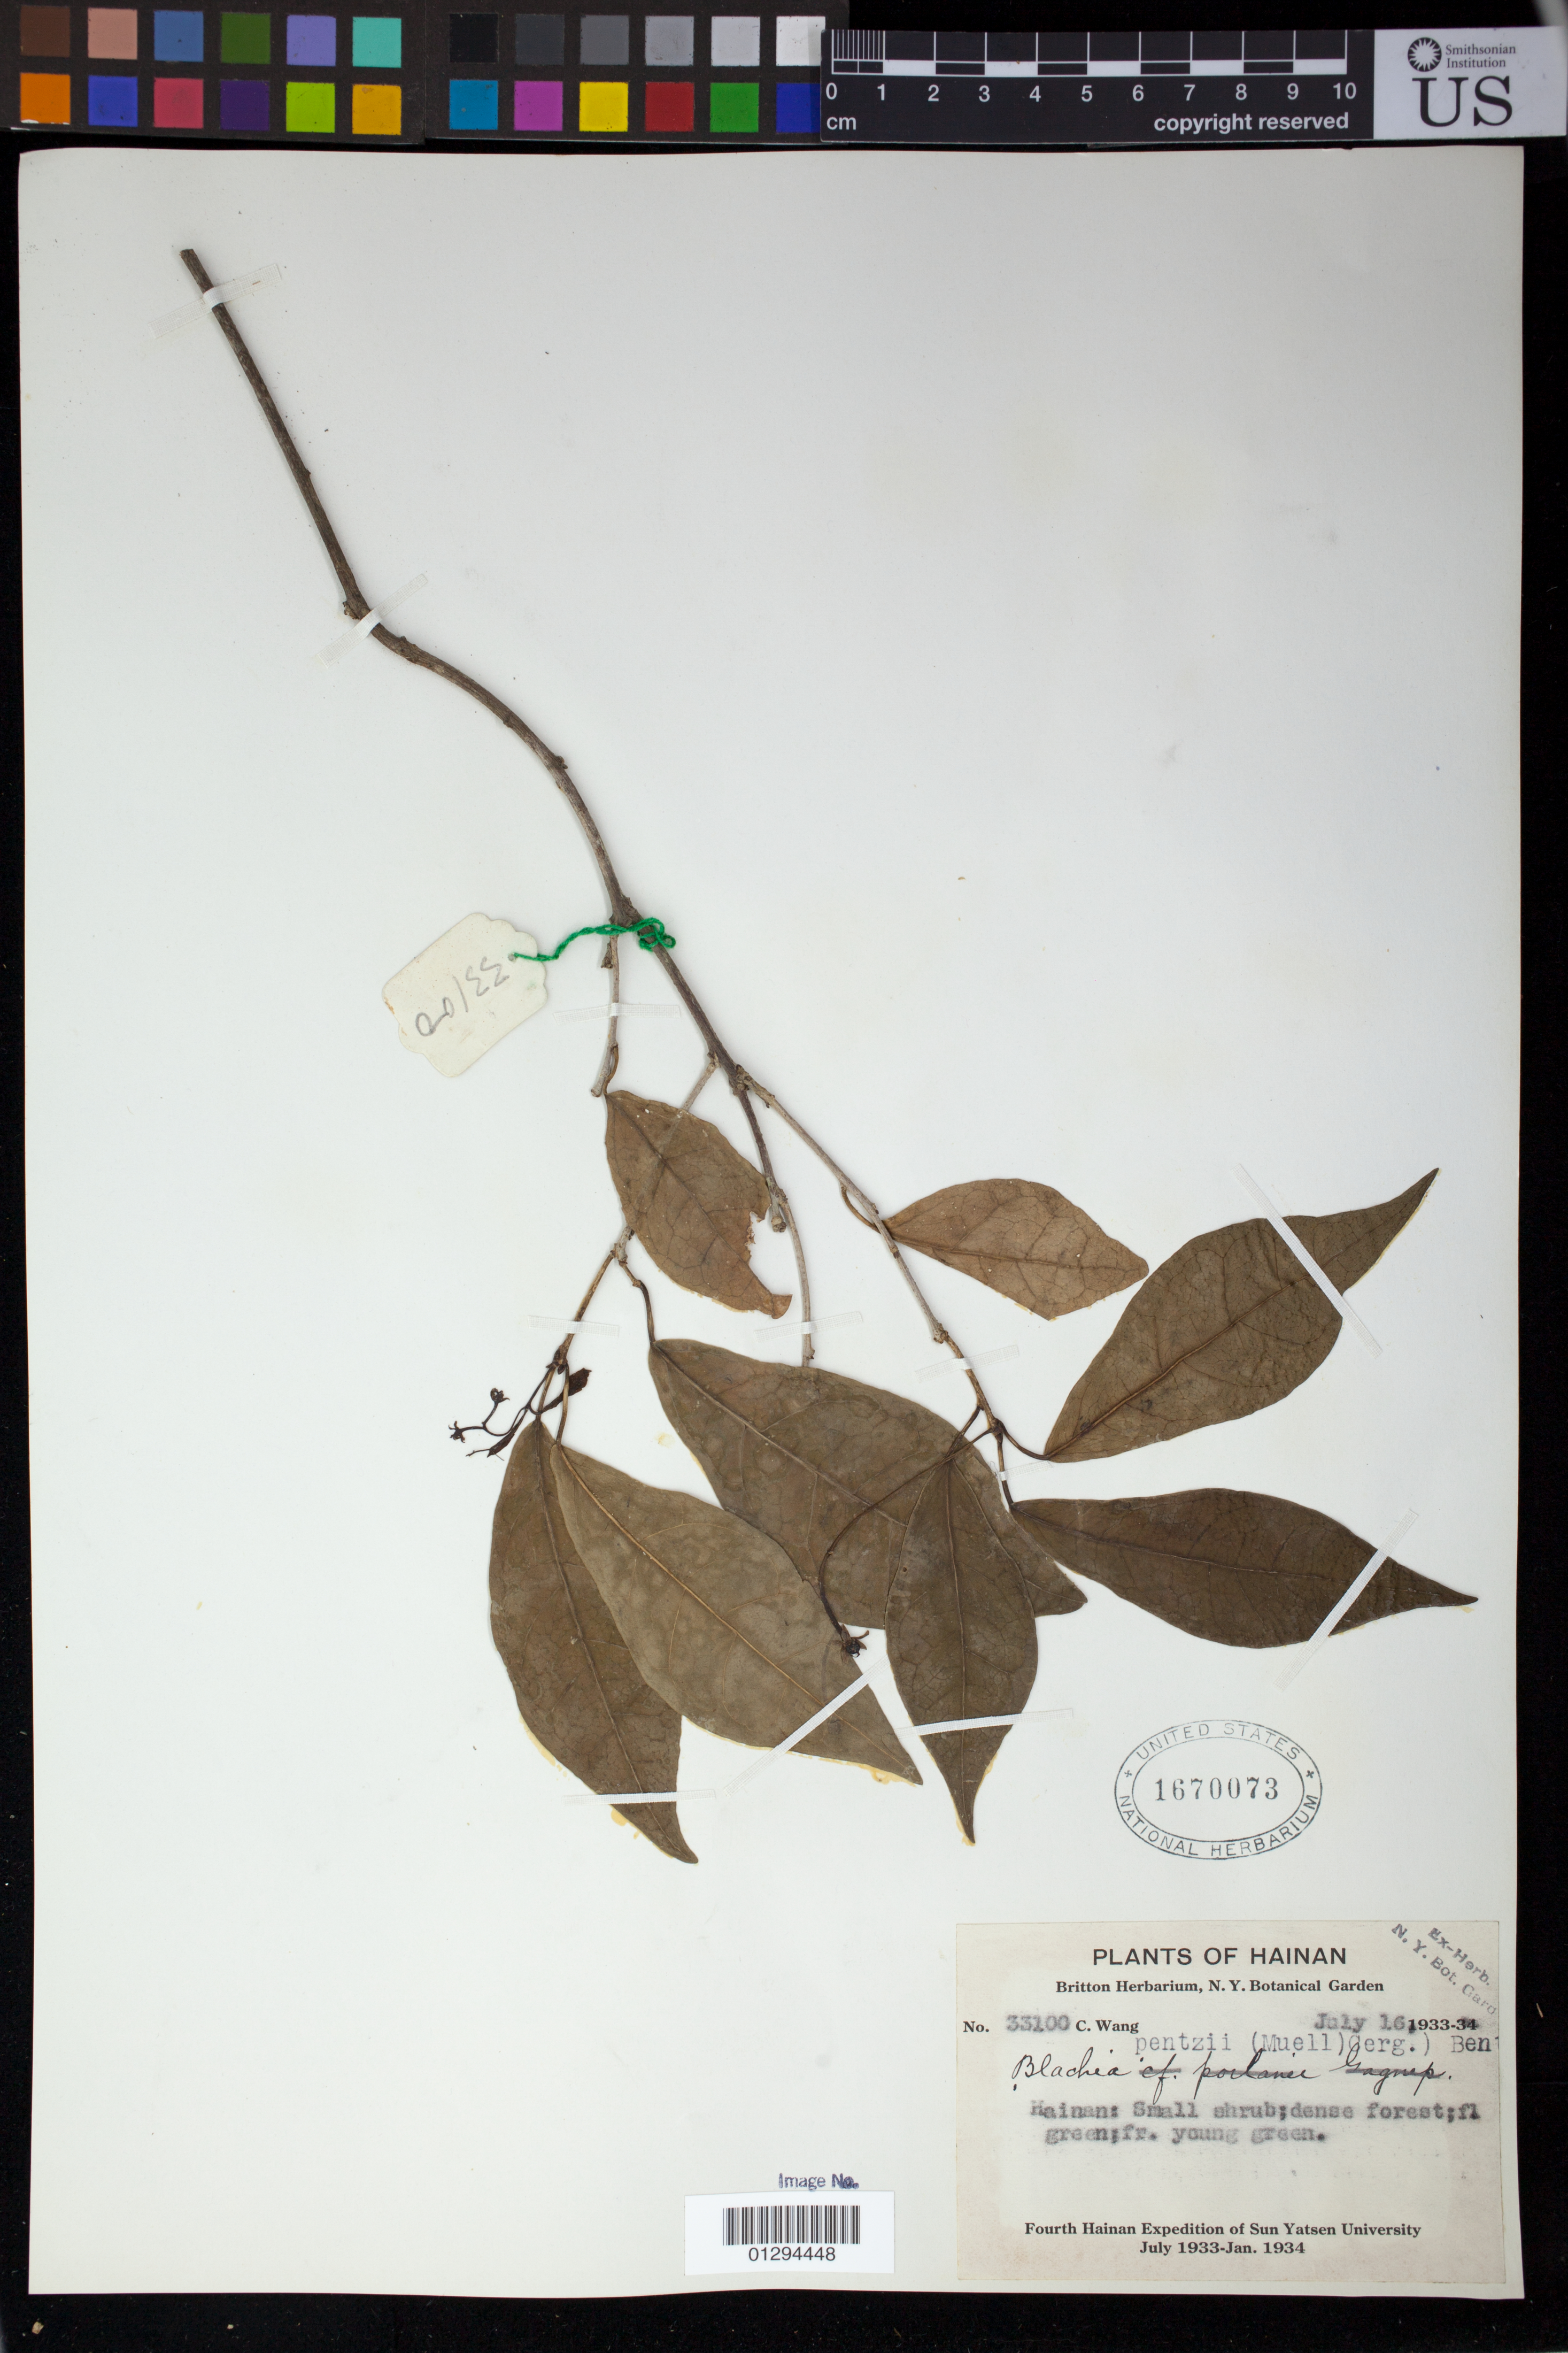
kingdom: Plantae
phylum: Tracheophyta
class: Magnoliopsida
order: Malpighiales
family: Euphorbiaceae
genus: Blachia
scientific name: Blachia pentzii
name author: (Müll. Arg.) Benth.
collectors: C. Wang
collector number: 33100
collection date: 1933-07-16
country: China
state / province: Hainan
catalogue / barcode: US 1670073